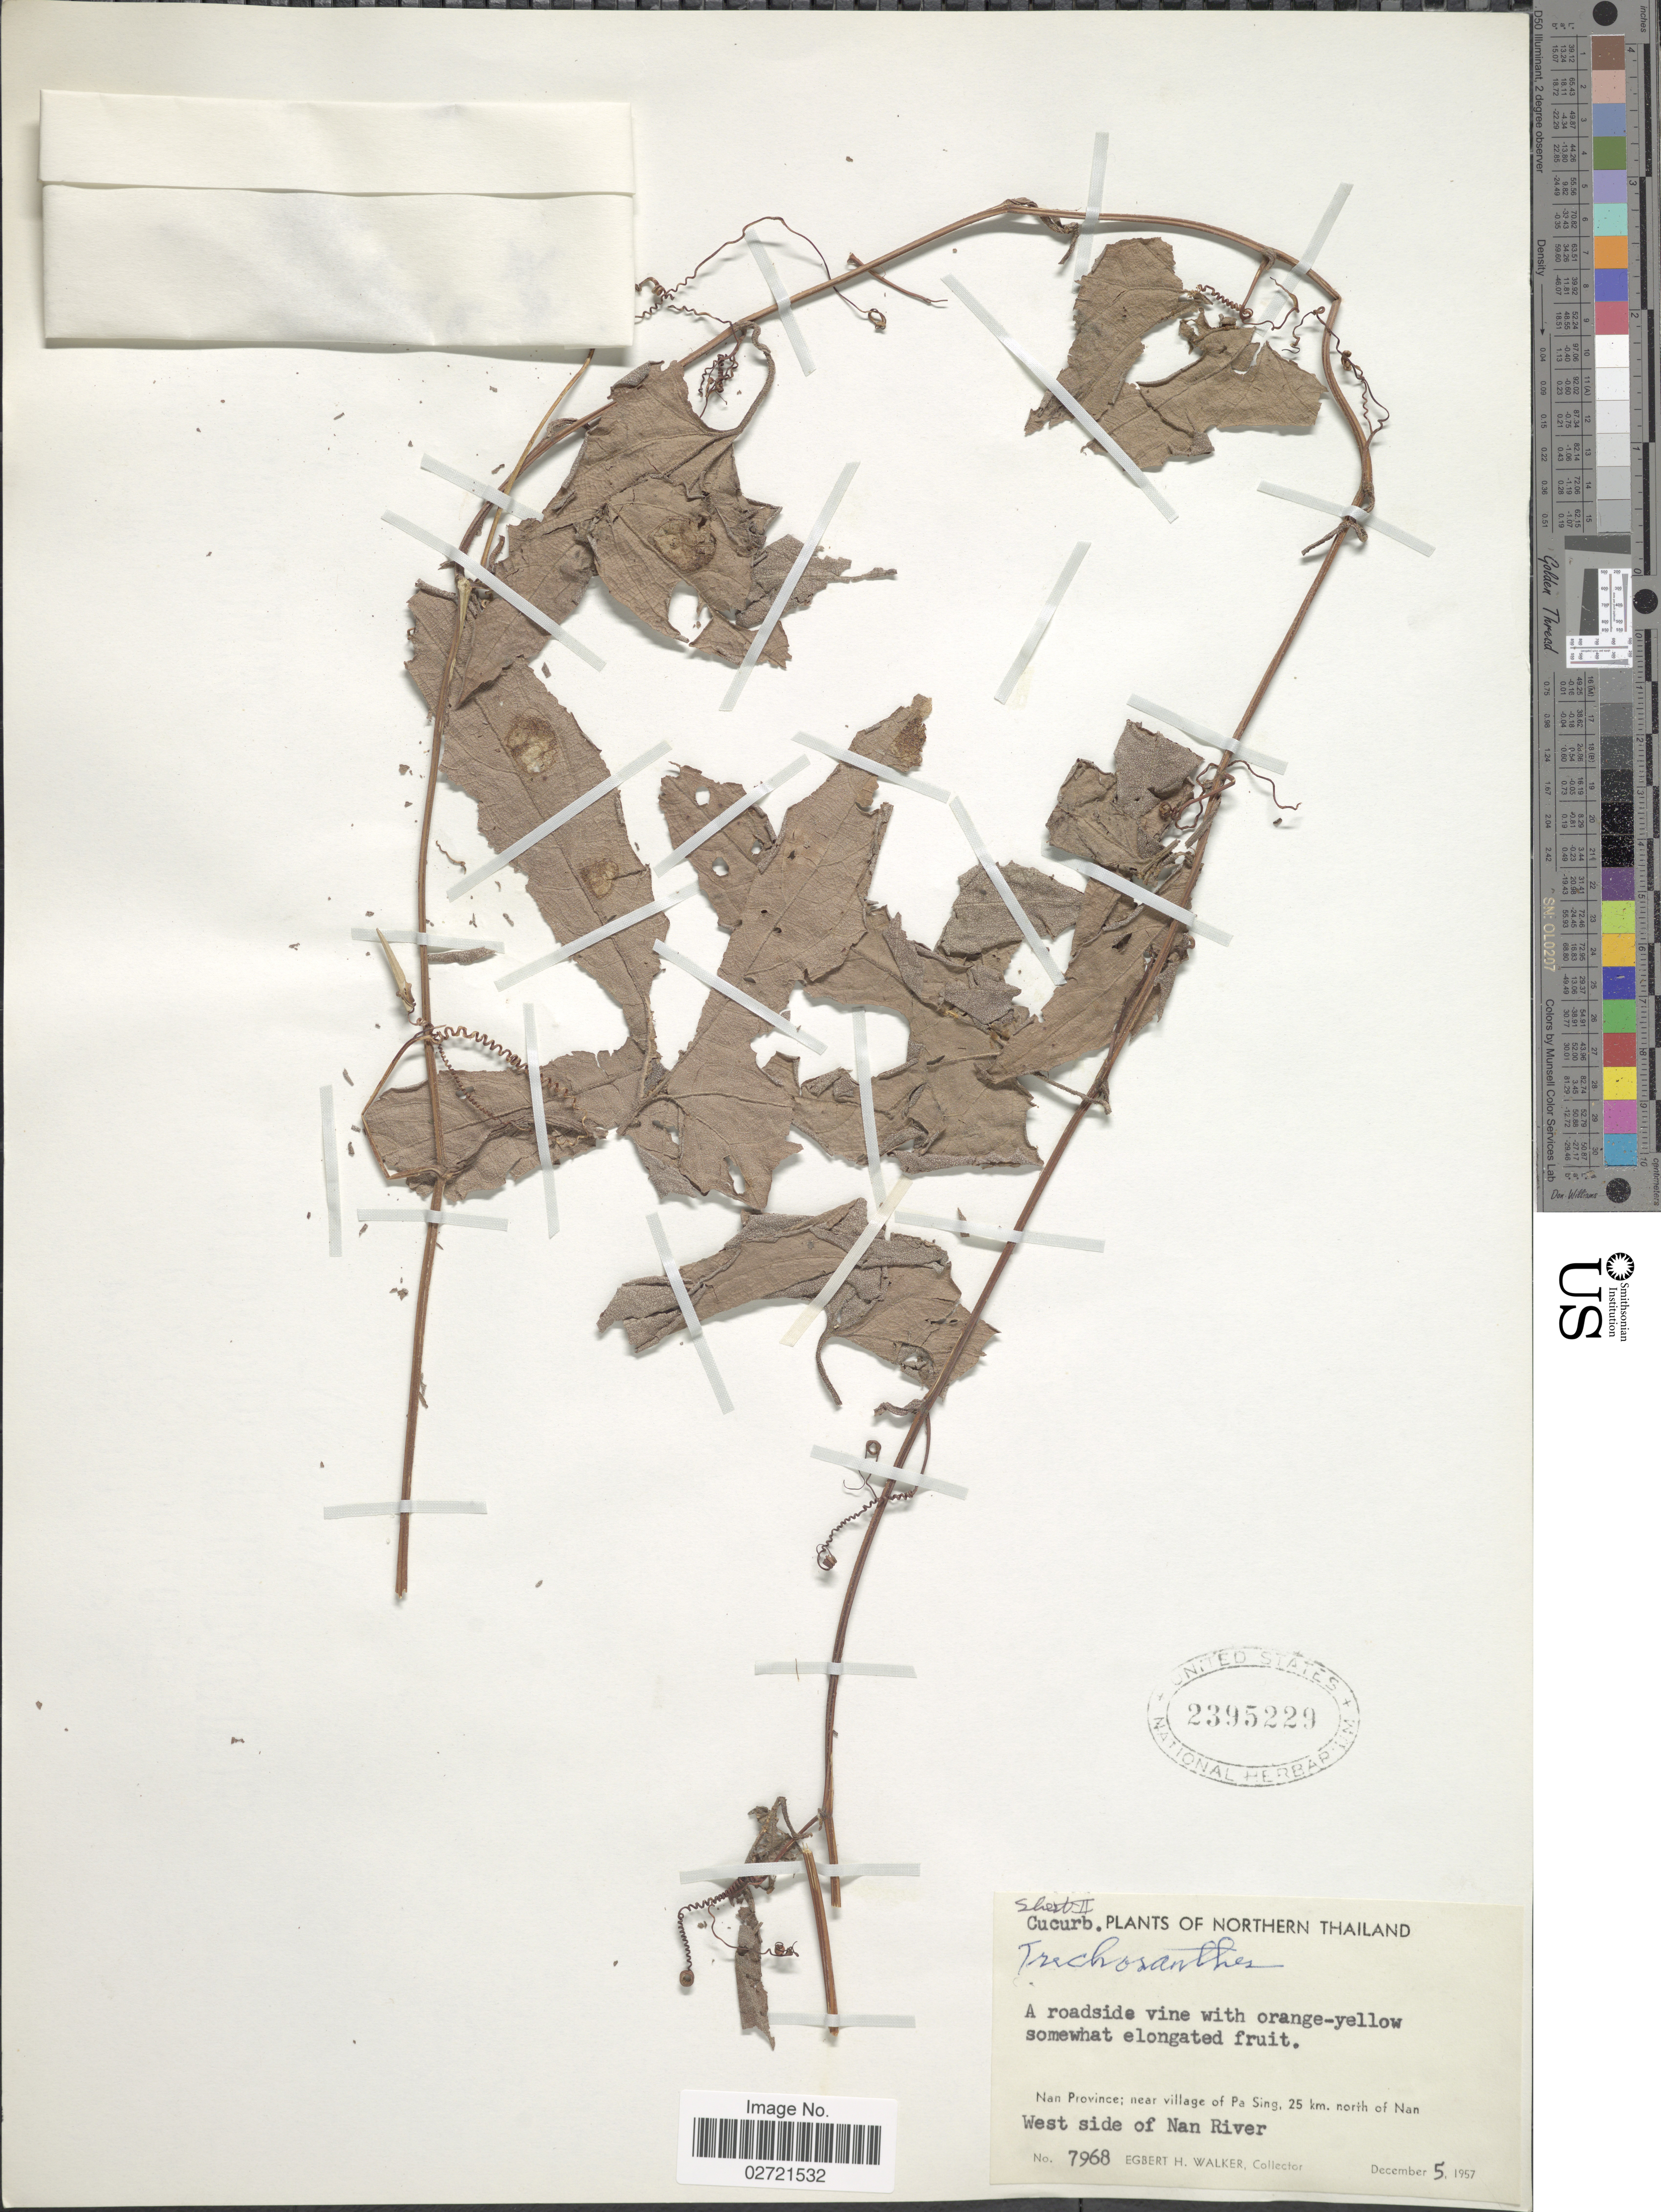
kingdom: Plantae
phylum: Tracheophyta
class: Magnoliopsida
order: Cucurbitales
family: Cucurbitaceae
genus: Trichosanthes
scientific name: Trichosanthes sp.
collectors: E. H. Walker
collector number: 7968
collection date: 1957-12-05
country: Thailand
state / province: Nan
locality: Nan Province: near village of Pa Sing, 25 km. north of Nan, West side of Nan River, Northern Thailand.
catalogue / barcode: US 2395229